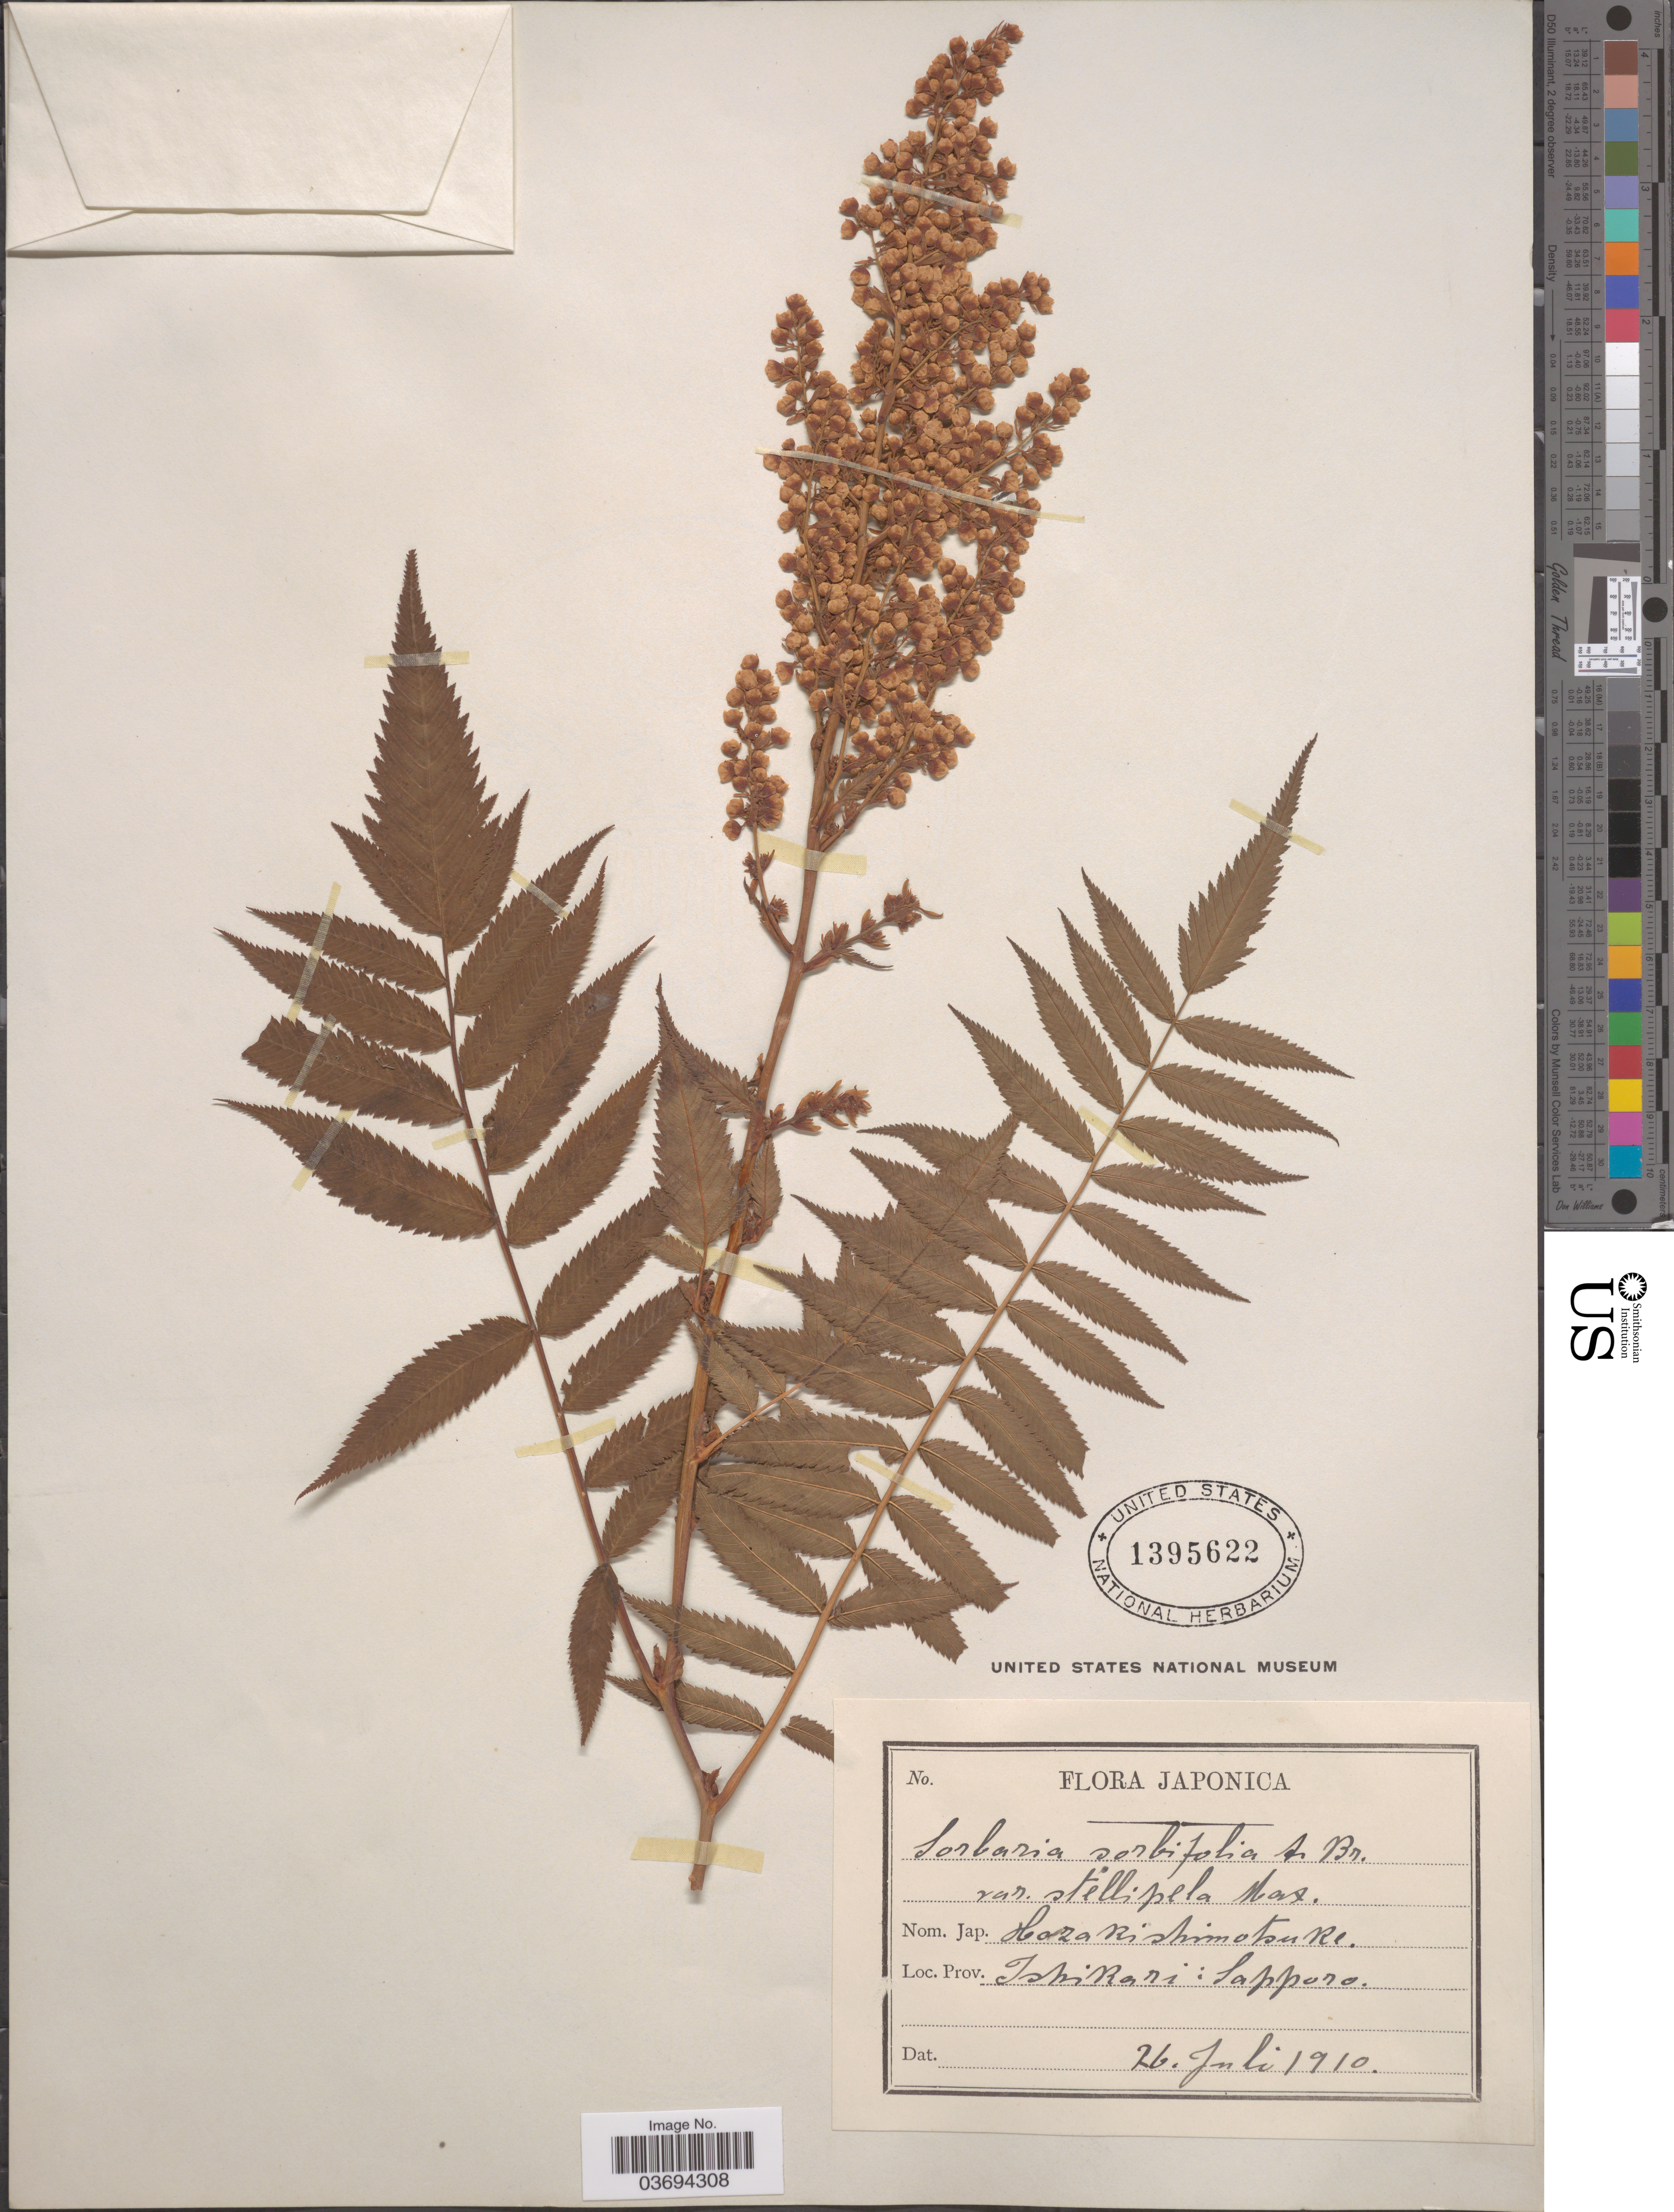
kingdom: Plantae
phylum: Tracheophyta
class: Magnoliopsida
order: Rosales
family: Rosaceae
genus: Sorbaria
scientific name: Sorbaria sorbifolia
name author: (L.) A. Braun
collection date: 1910-07-26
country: Japan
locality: Prov. Ishikari: Sapporo.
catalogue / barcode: US 1395622